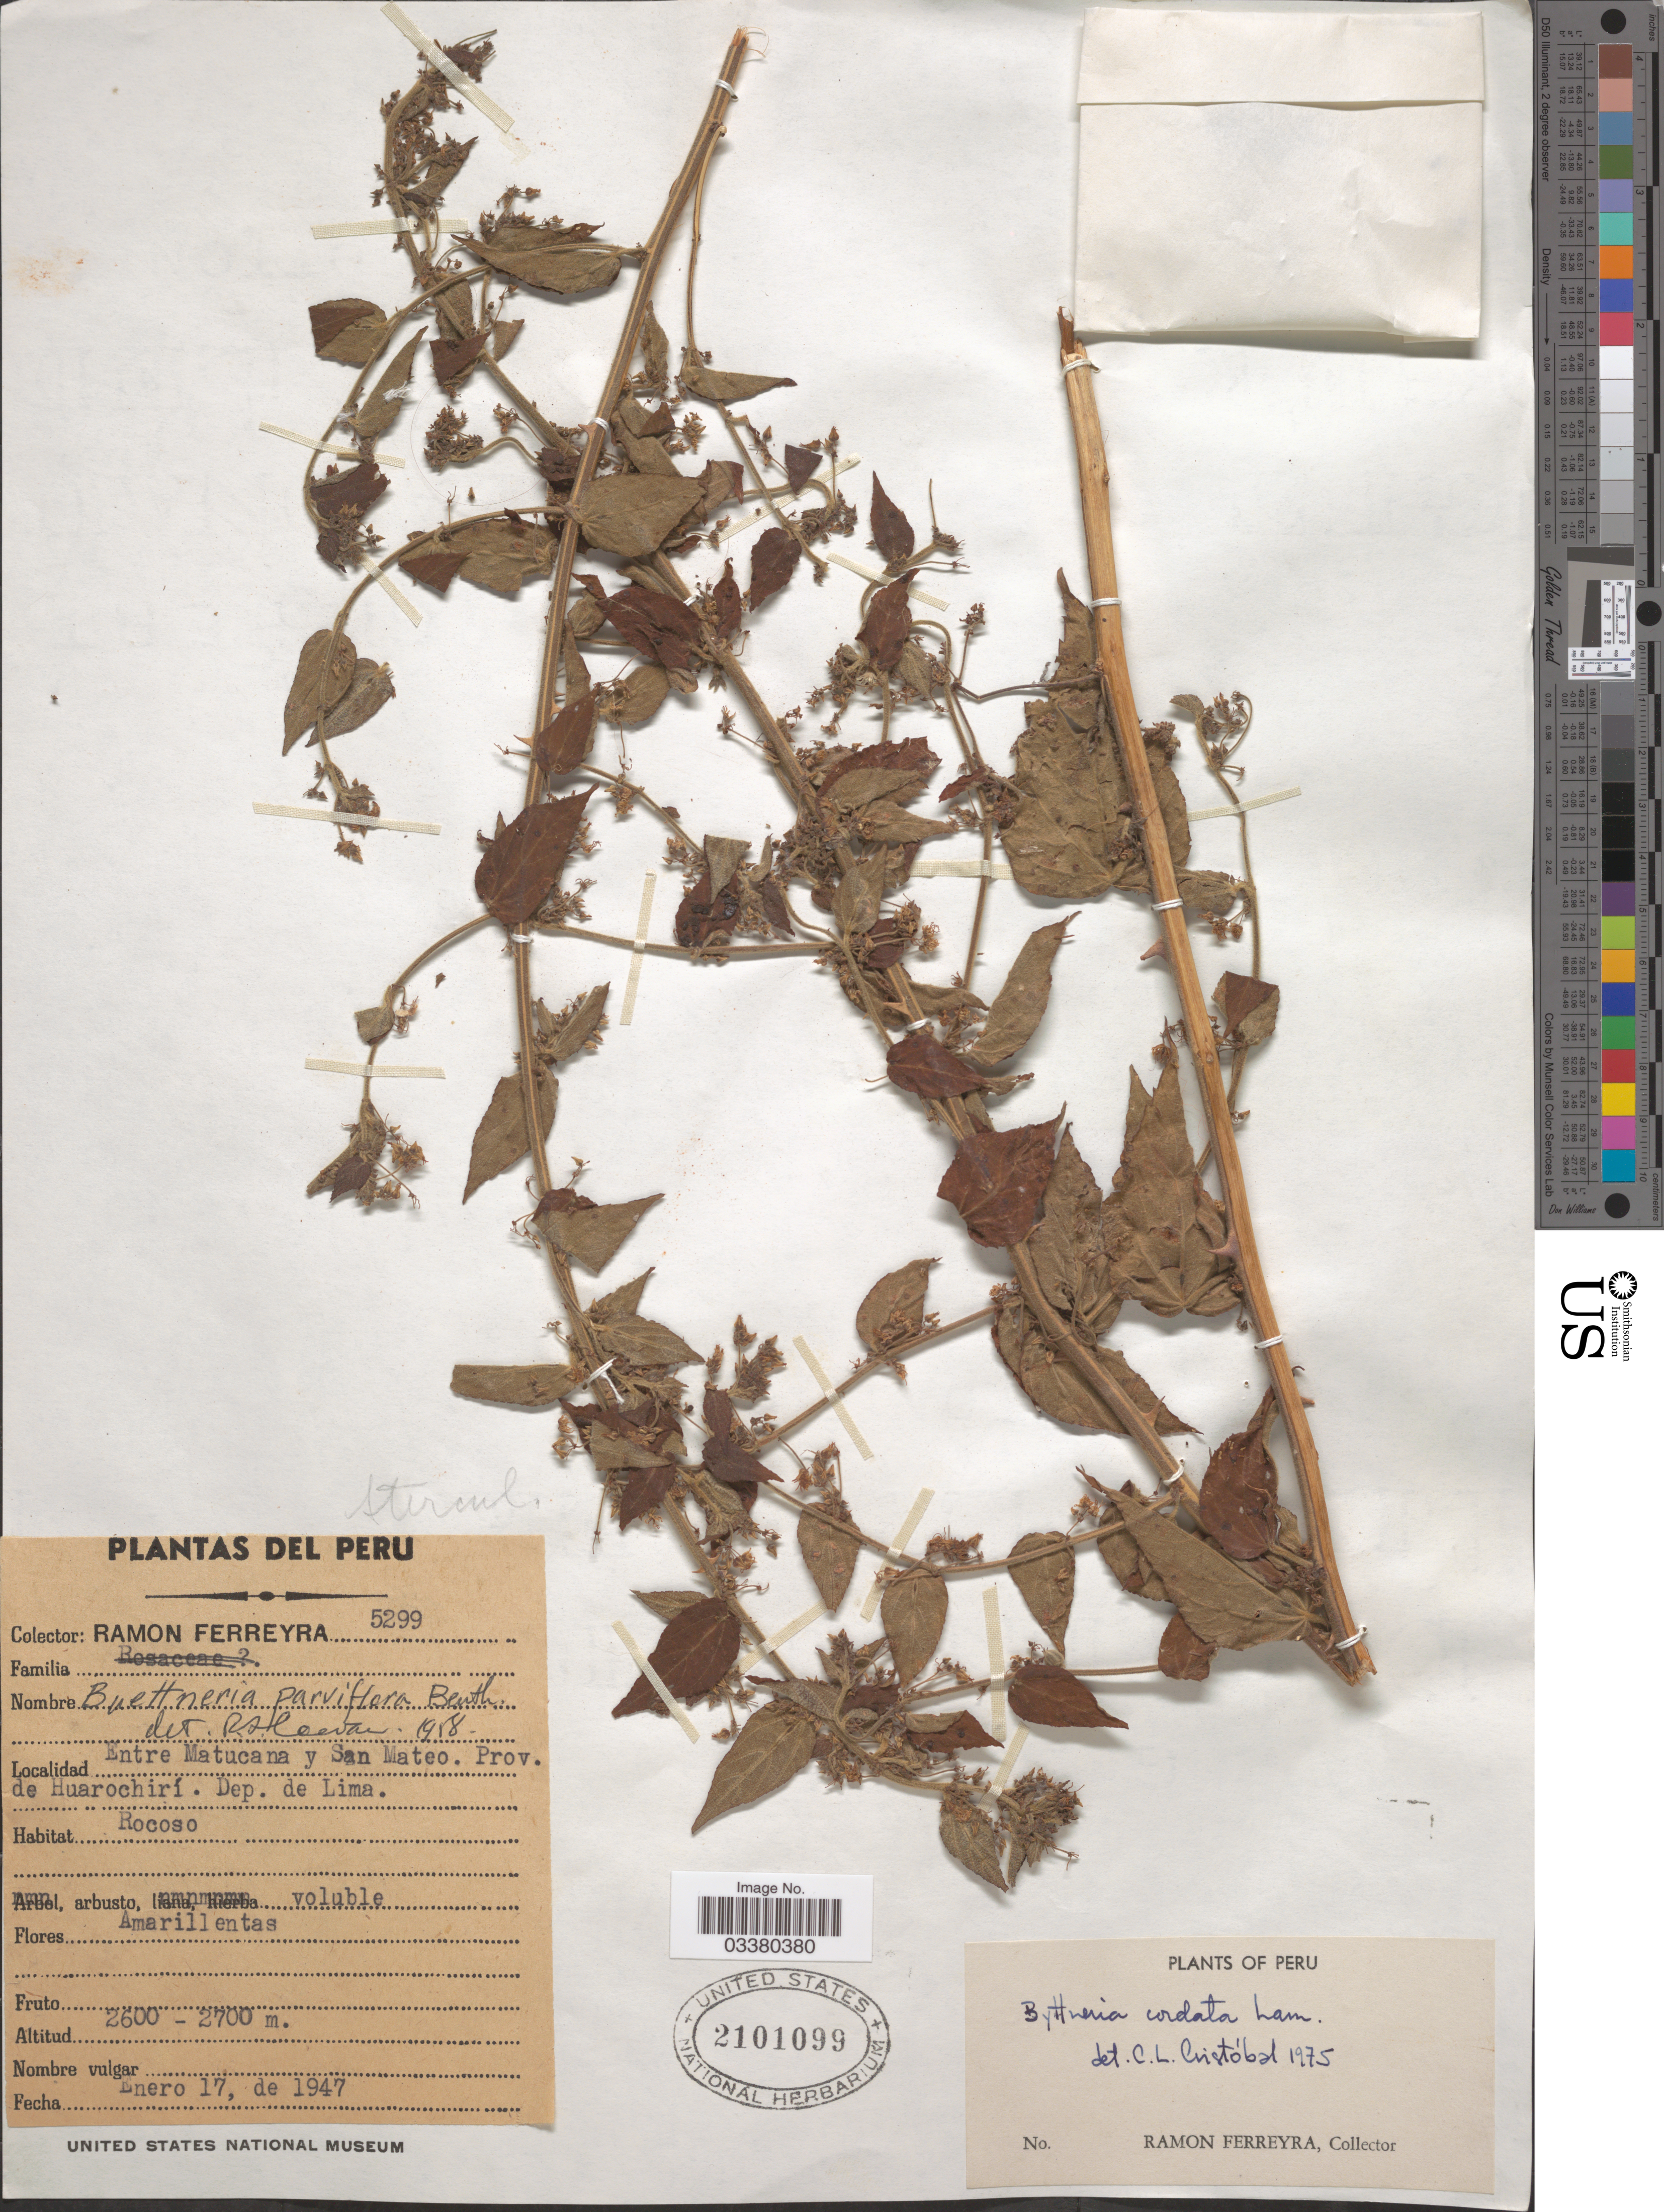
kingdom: Plantae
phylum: Tracheophyta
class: Magnoliopsida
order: Malvales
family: Malvaceae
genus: Byttneria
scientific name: Byttneria cordata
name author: Lam.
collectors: R. A. Ferreyra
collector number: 5299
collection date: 1947-01-17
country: Peru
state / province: Lima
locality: Entre Matucana y San Mateo. Prov. de Huarochirí. Dep. de Lima.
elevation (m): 2600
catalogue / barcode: US 2101099